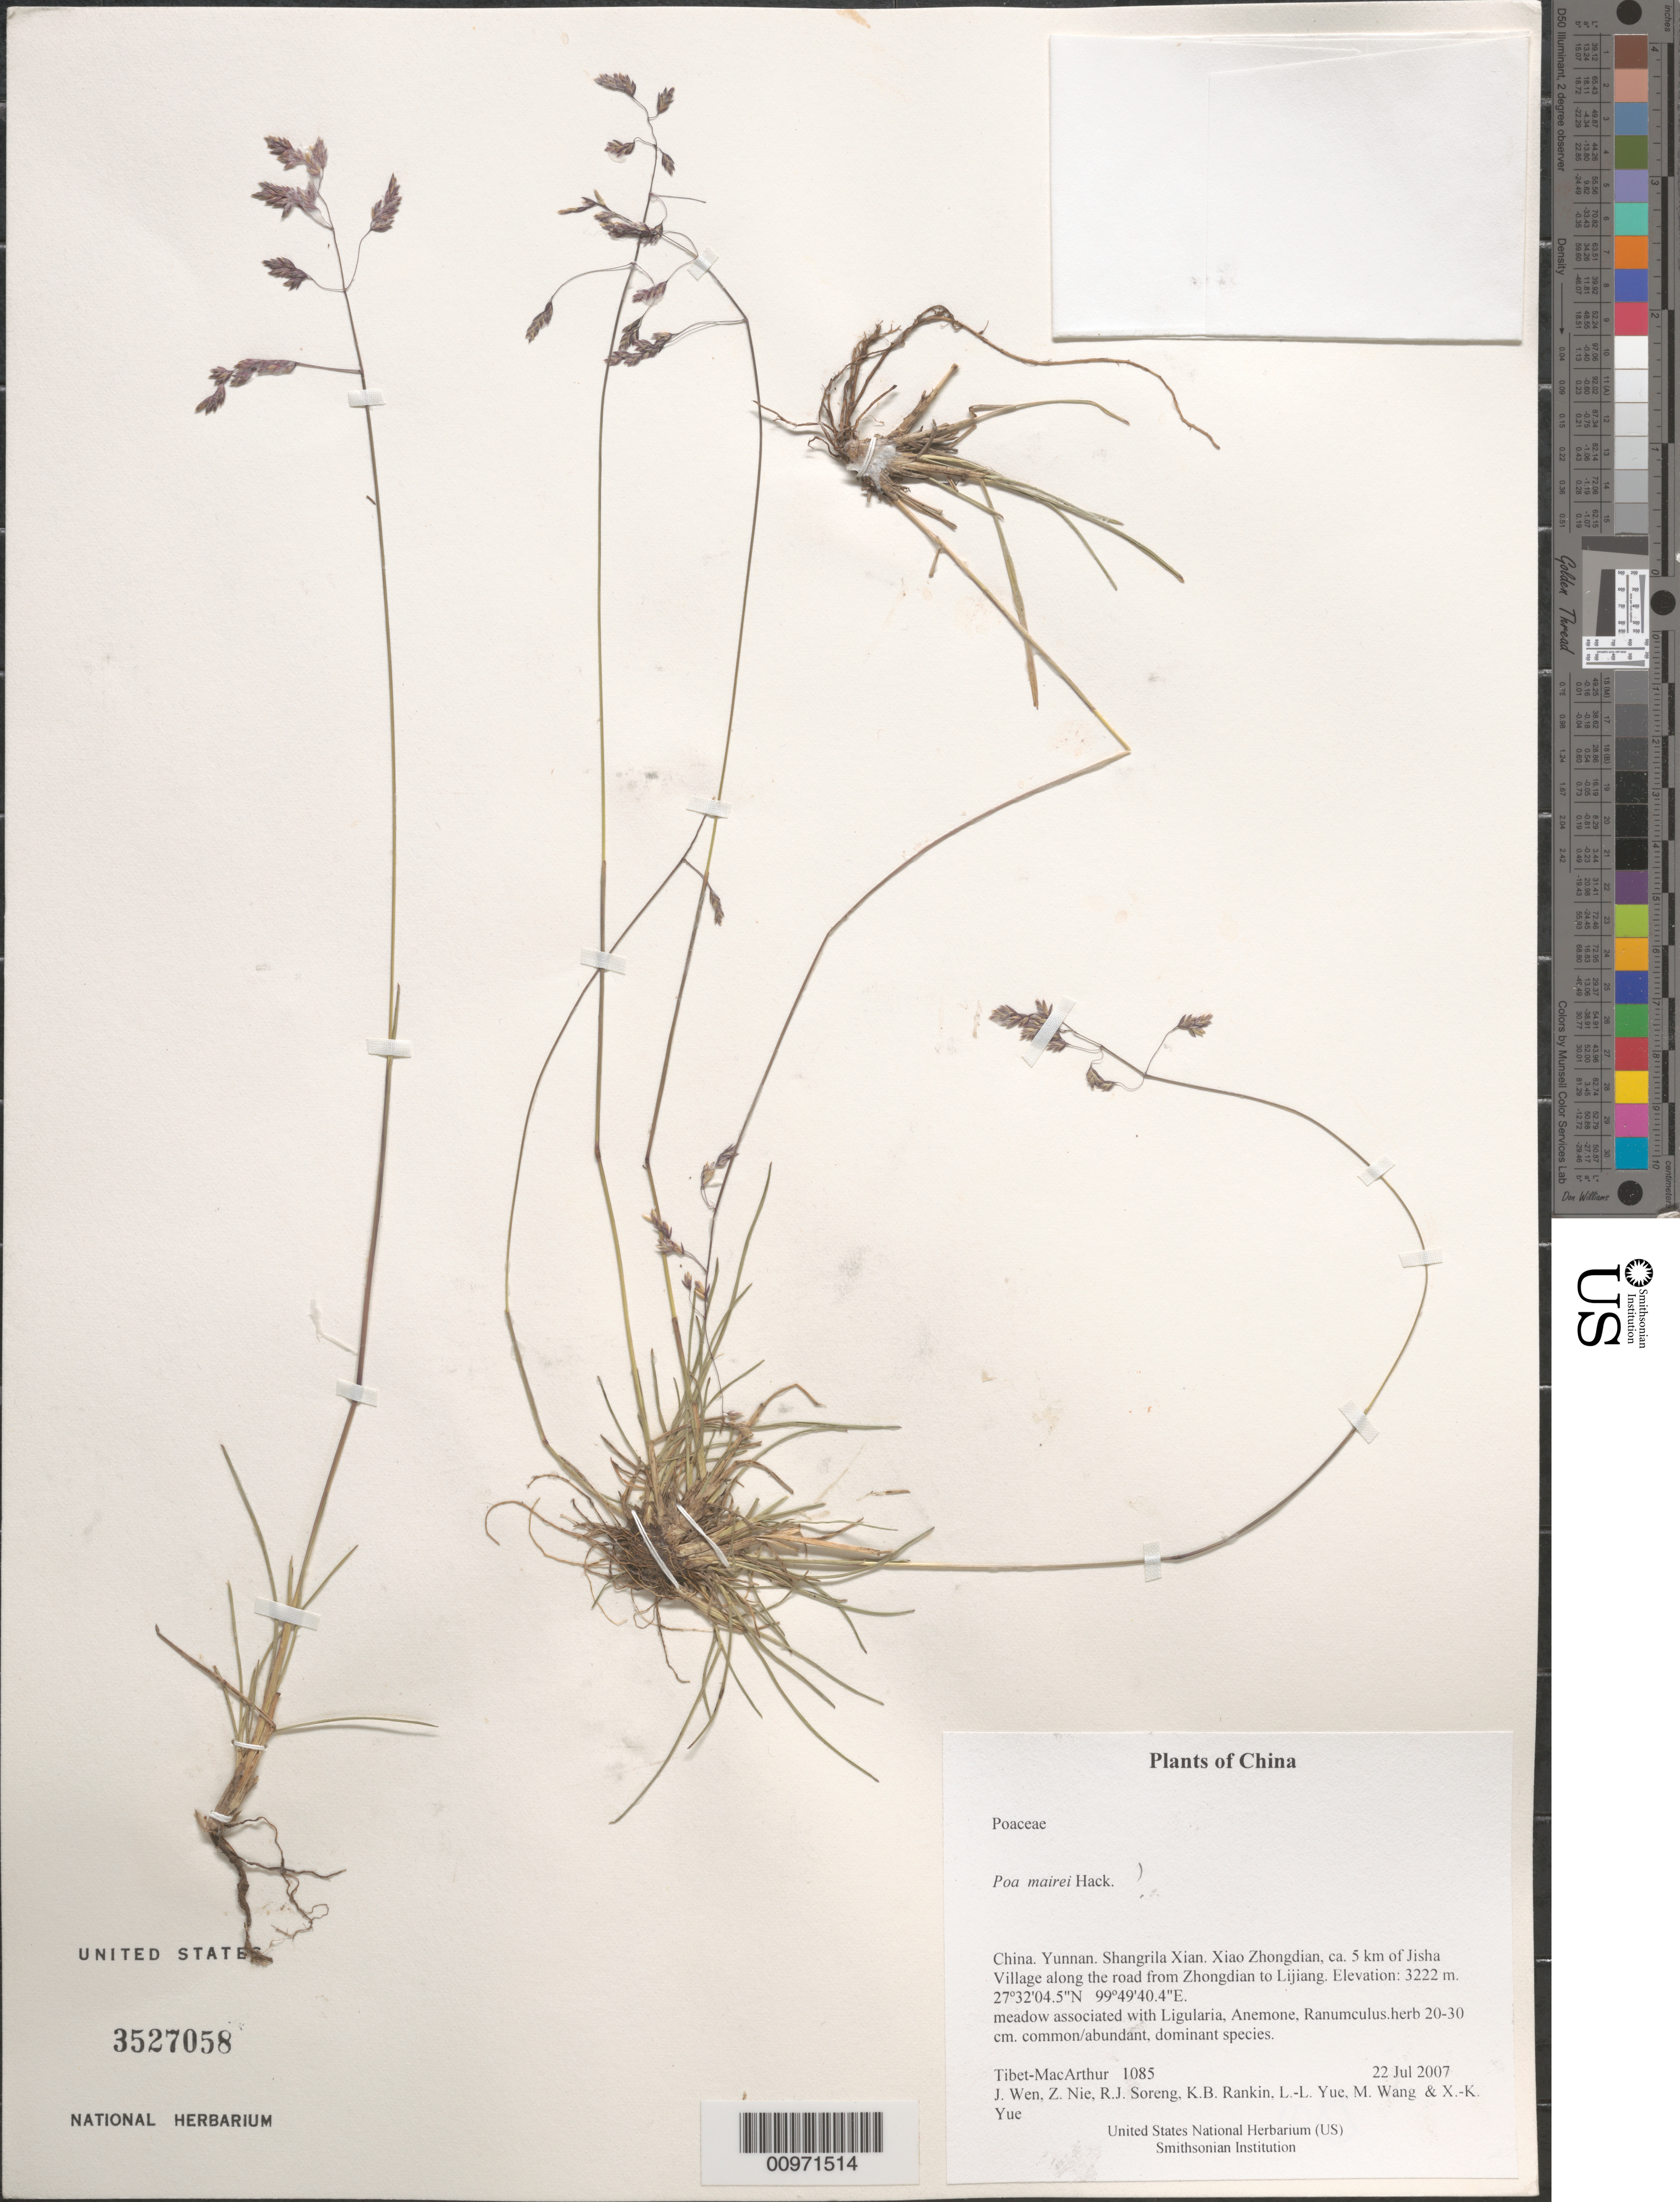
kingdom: Plantae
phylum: Tracheophyta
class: Liliopsida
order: Poales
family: Poaceae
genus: Poa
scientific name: Poa mairei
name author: Hack.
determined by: Soreng, Robert J., Research Associate (BOT), Smithsonian Institution - National Museum of Natural History (UNITED STATES)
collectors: Tibet-MacArthur, J. Wen, Z. Nie, R. J. Soreng, K. Rankin, L. Yue, M. Wang & X. Yue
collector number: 1085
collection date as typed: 22 Jul 2007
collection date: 2007-07-22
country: China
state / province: Yunnan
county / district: Shangrila Xian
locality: Xiao Zhongdian, ca. 5 km of Jisha Village along the road from Zhongdian to Lijiang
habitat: meadow associated with Ligularia, Anemone, Ranumculus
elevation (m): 3222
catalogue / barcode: US 3527058